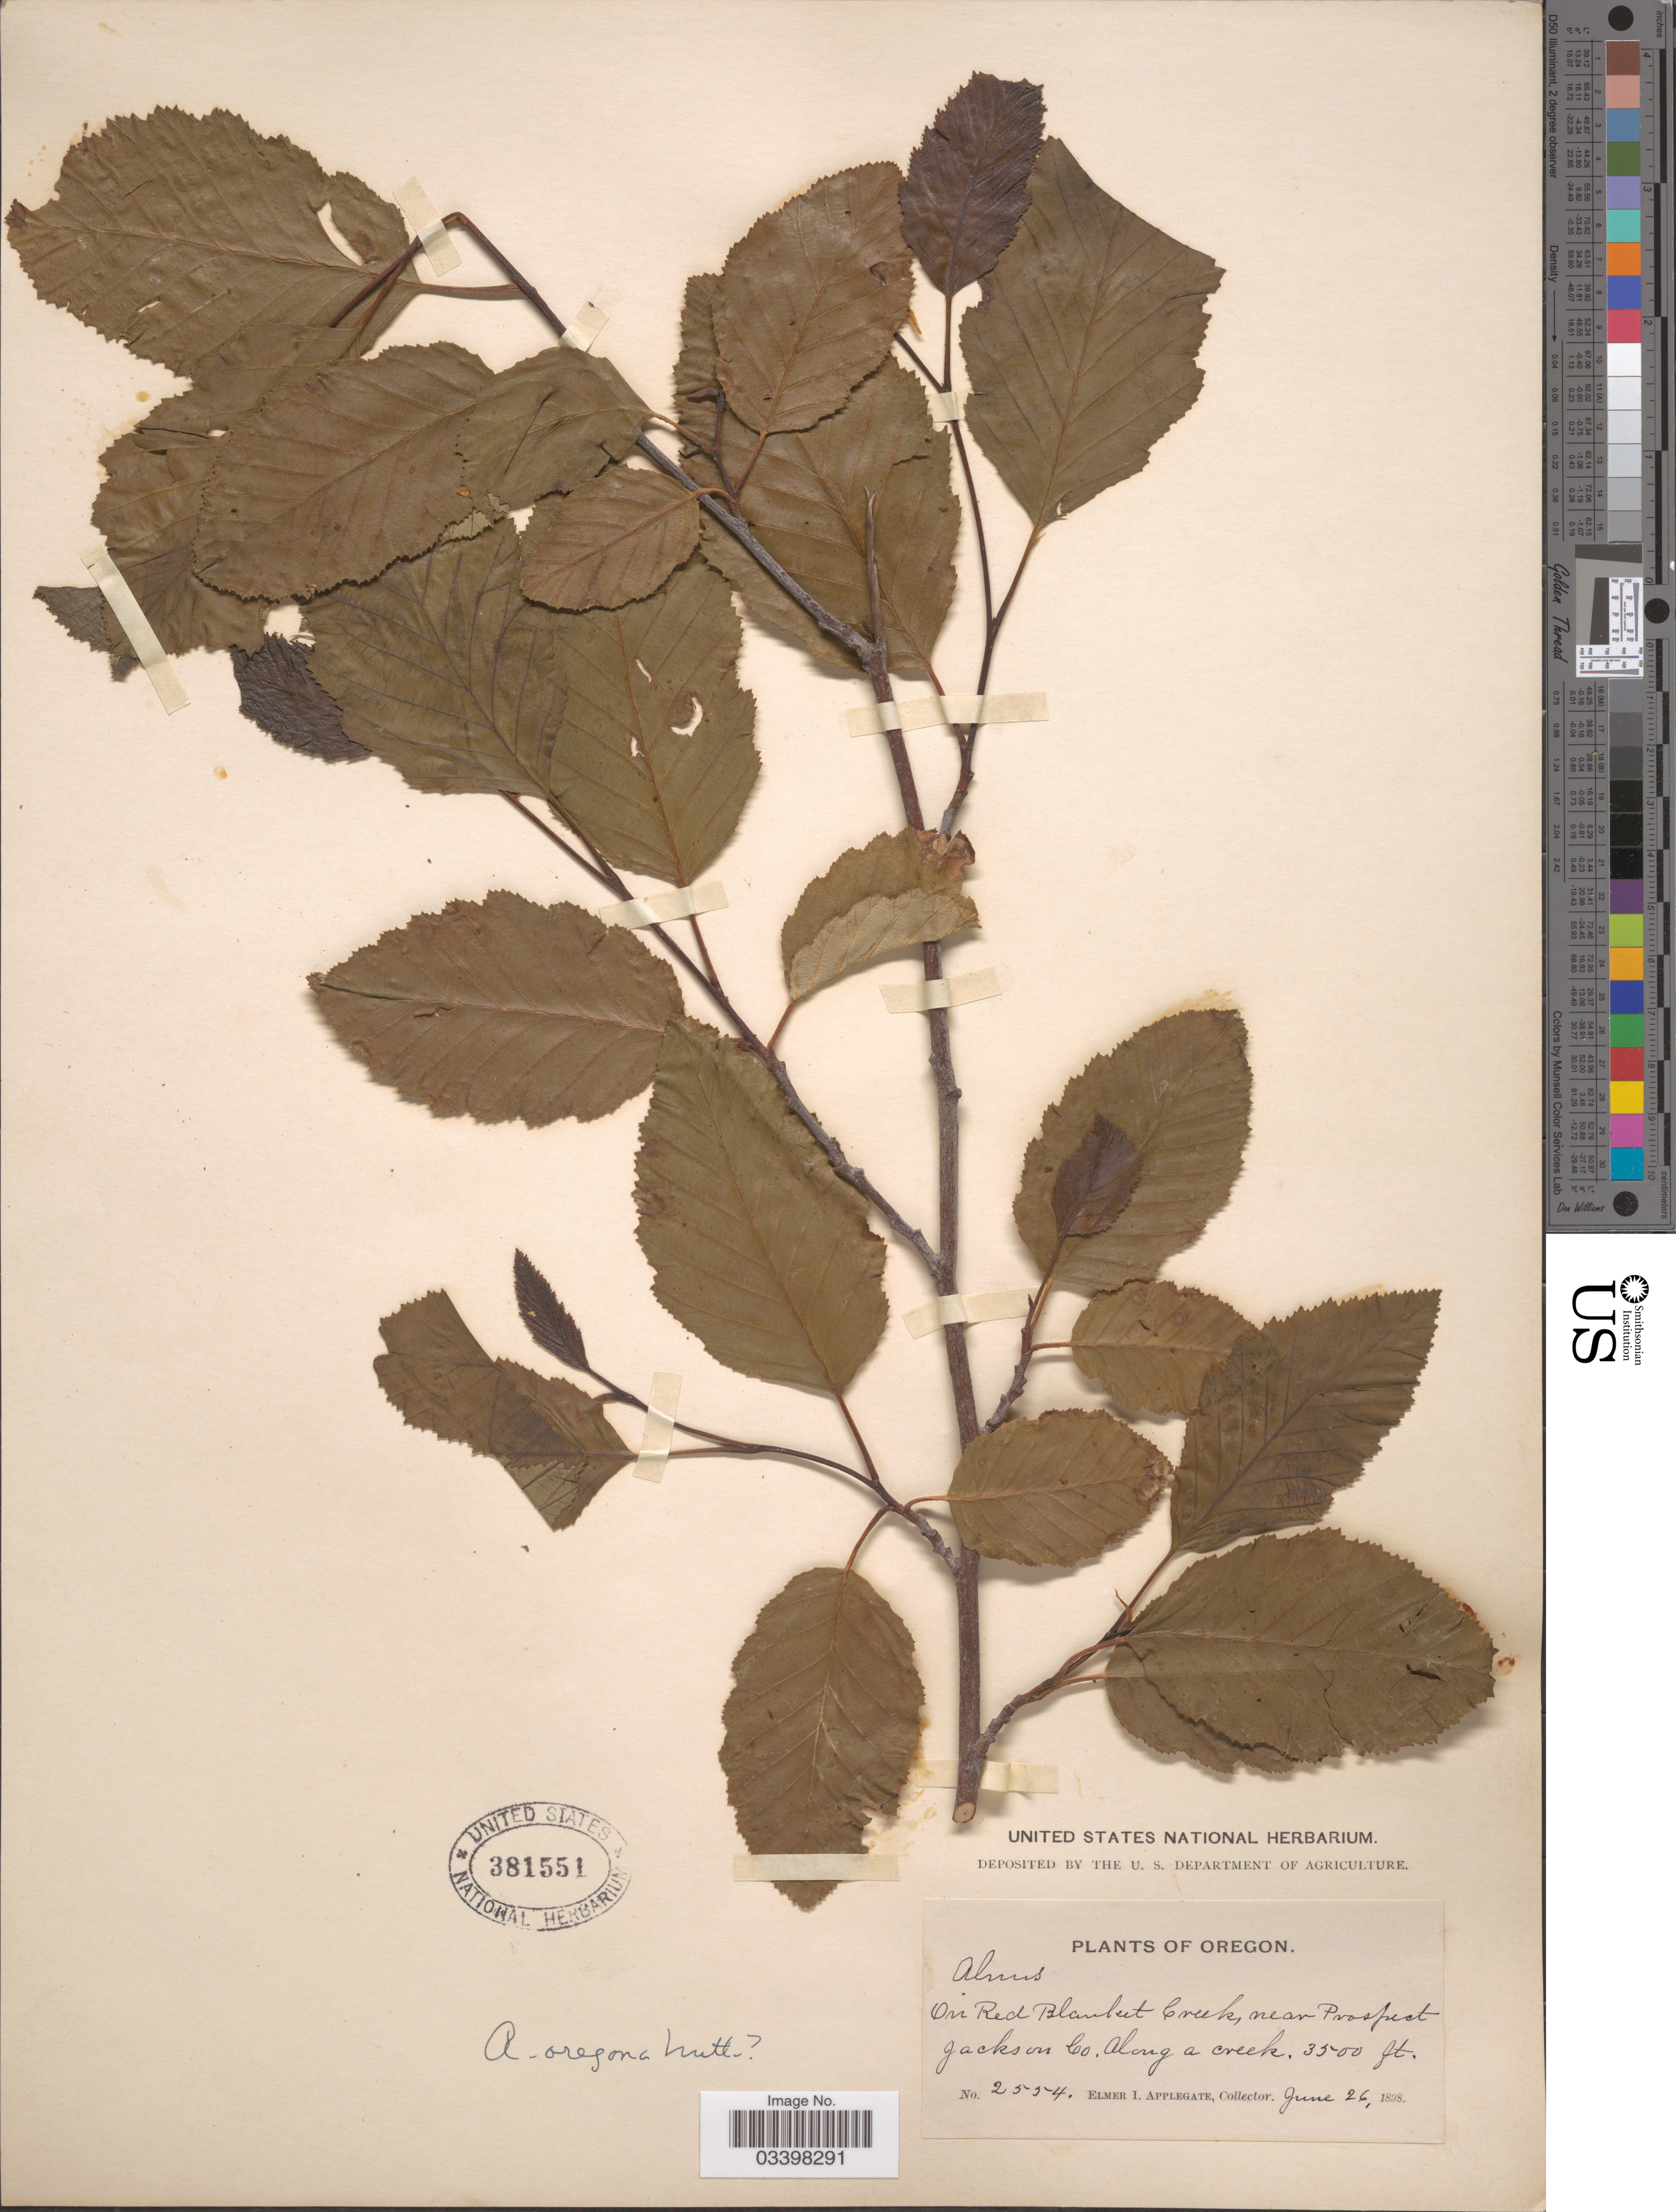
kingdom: Plantae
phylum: Tracheophyta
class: Magnoliopsida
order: Fagales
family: Betulaceae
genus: Alnus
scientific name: Alnus rubra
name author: Bong.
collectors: E. I. Applegate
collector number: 2554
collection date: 1898-06-26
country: United States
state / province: Oregon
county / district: Jackson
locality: On Red Blanket Creek, near Prospect, Jackson Co.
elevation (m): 1067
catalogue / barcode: US 381551